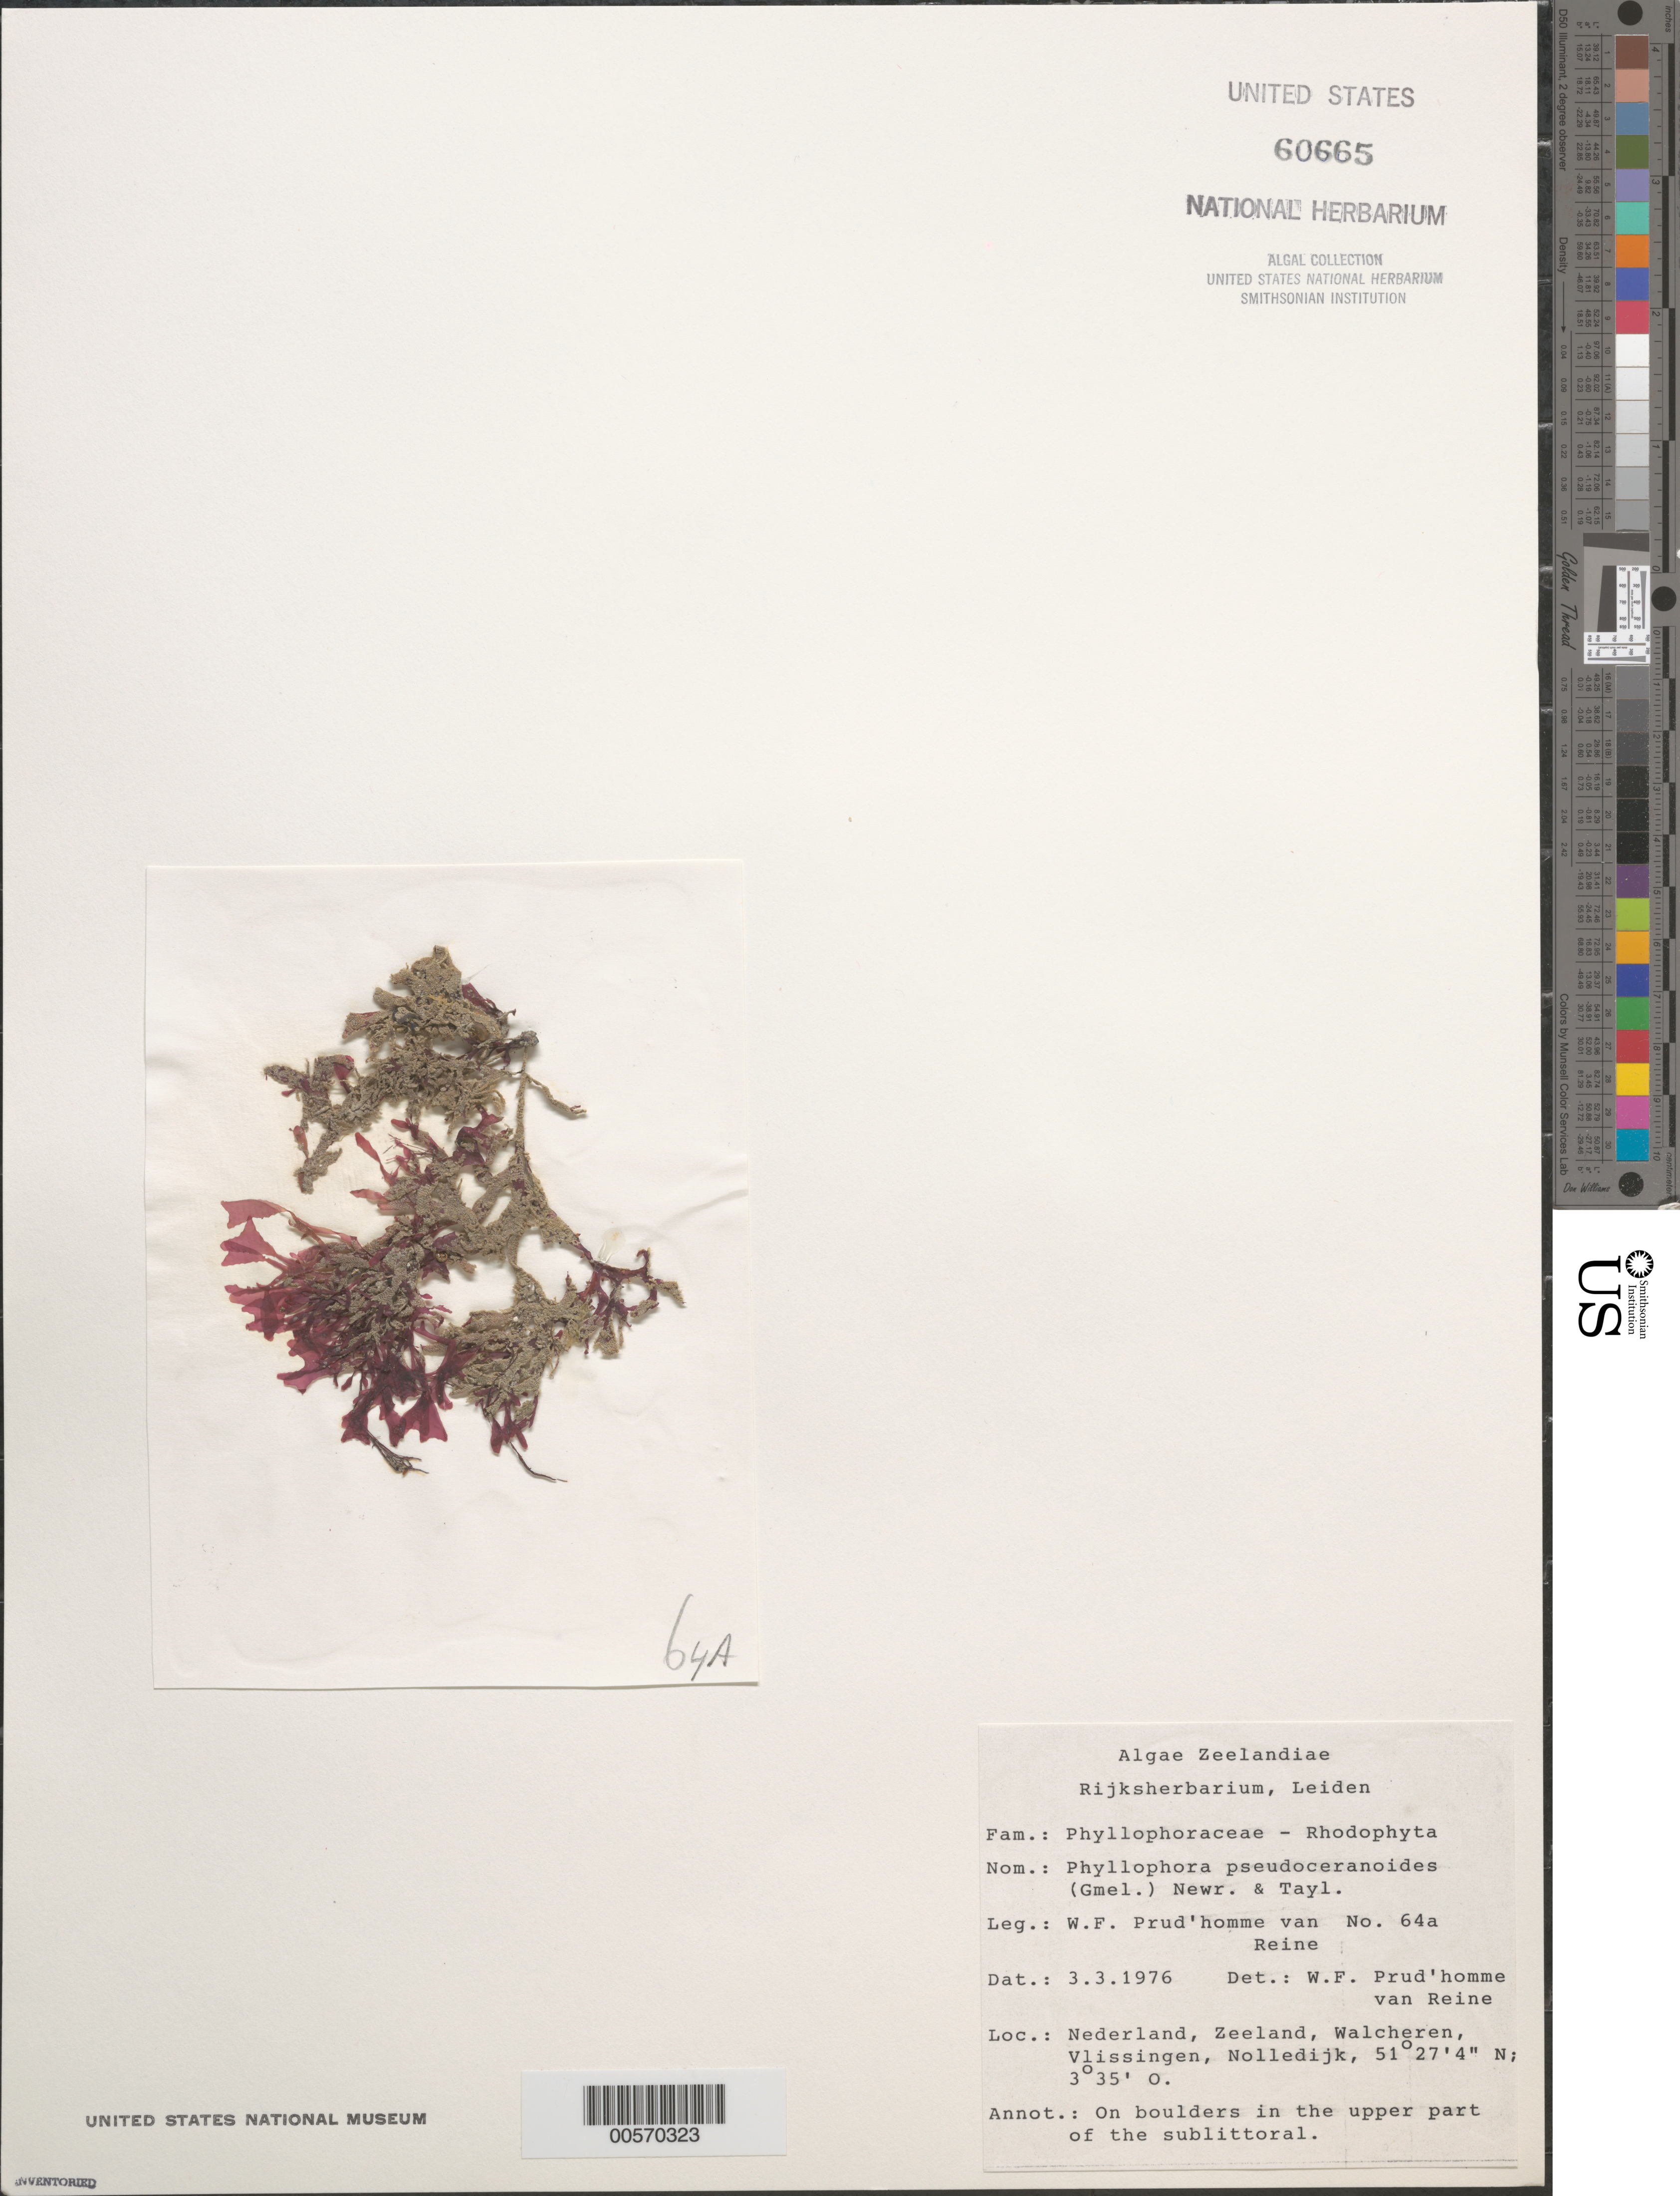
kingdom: Plantae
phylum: Rhodophyta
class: Florideophyceae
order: Gigartinales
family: Phyllophoraceae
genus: Phyllophora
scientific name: Phyllophora pseudoceranoides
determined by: Prud'homme van Reine, W. F.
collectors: W. Prud'homme van Reine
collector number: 64a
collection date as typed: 03 Mar 1976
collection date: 1976-03-03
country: Netherlands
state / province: Zeeland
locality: Nolledijk, vlissingen, walcheren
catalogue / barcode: US 60665